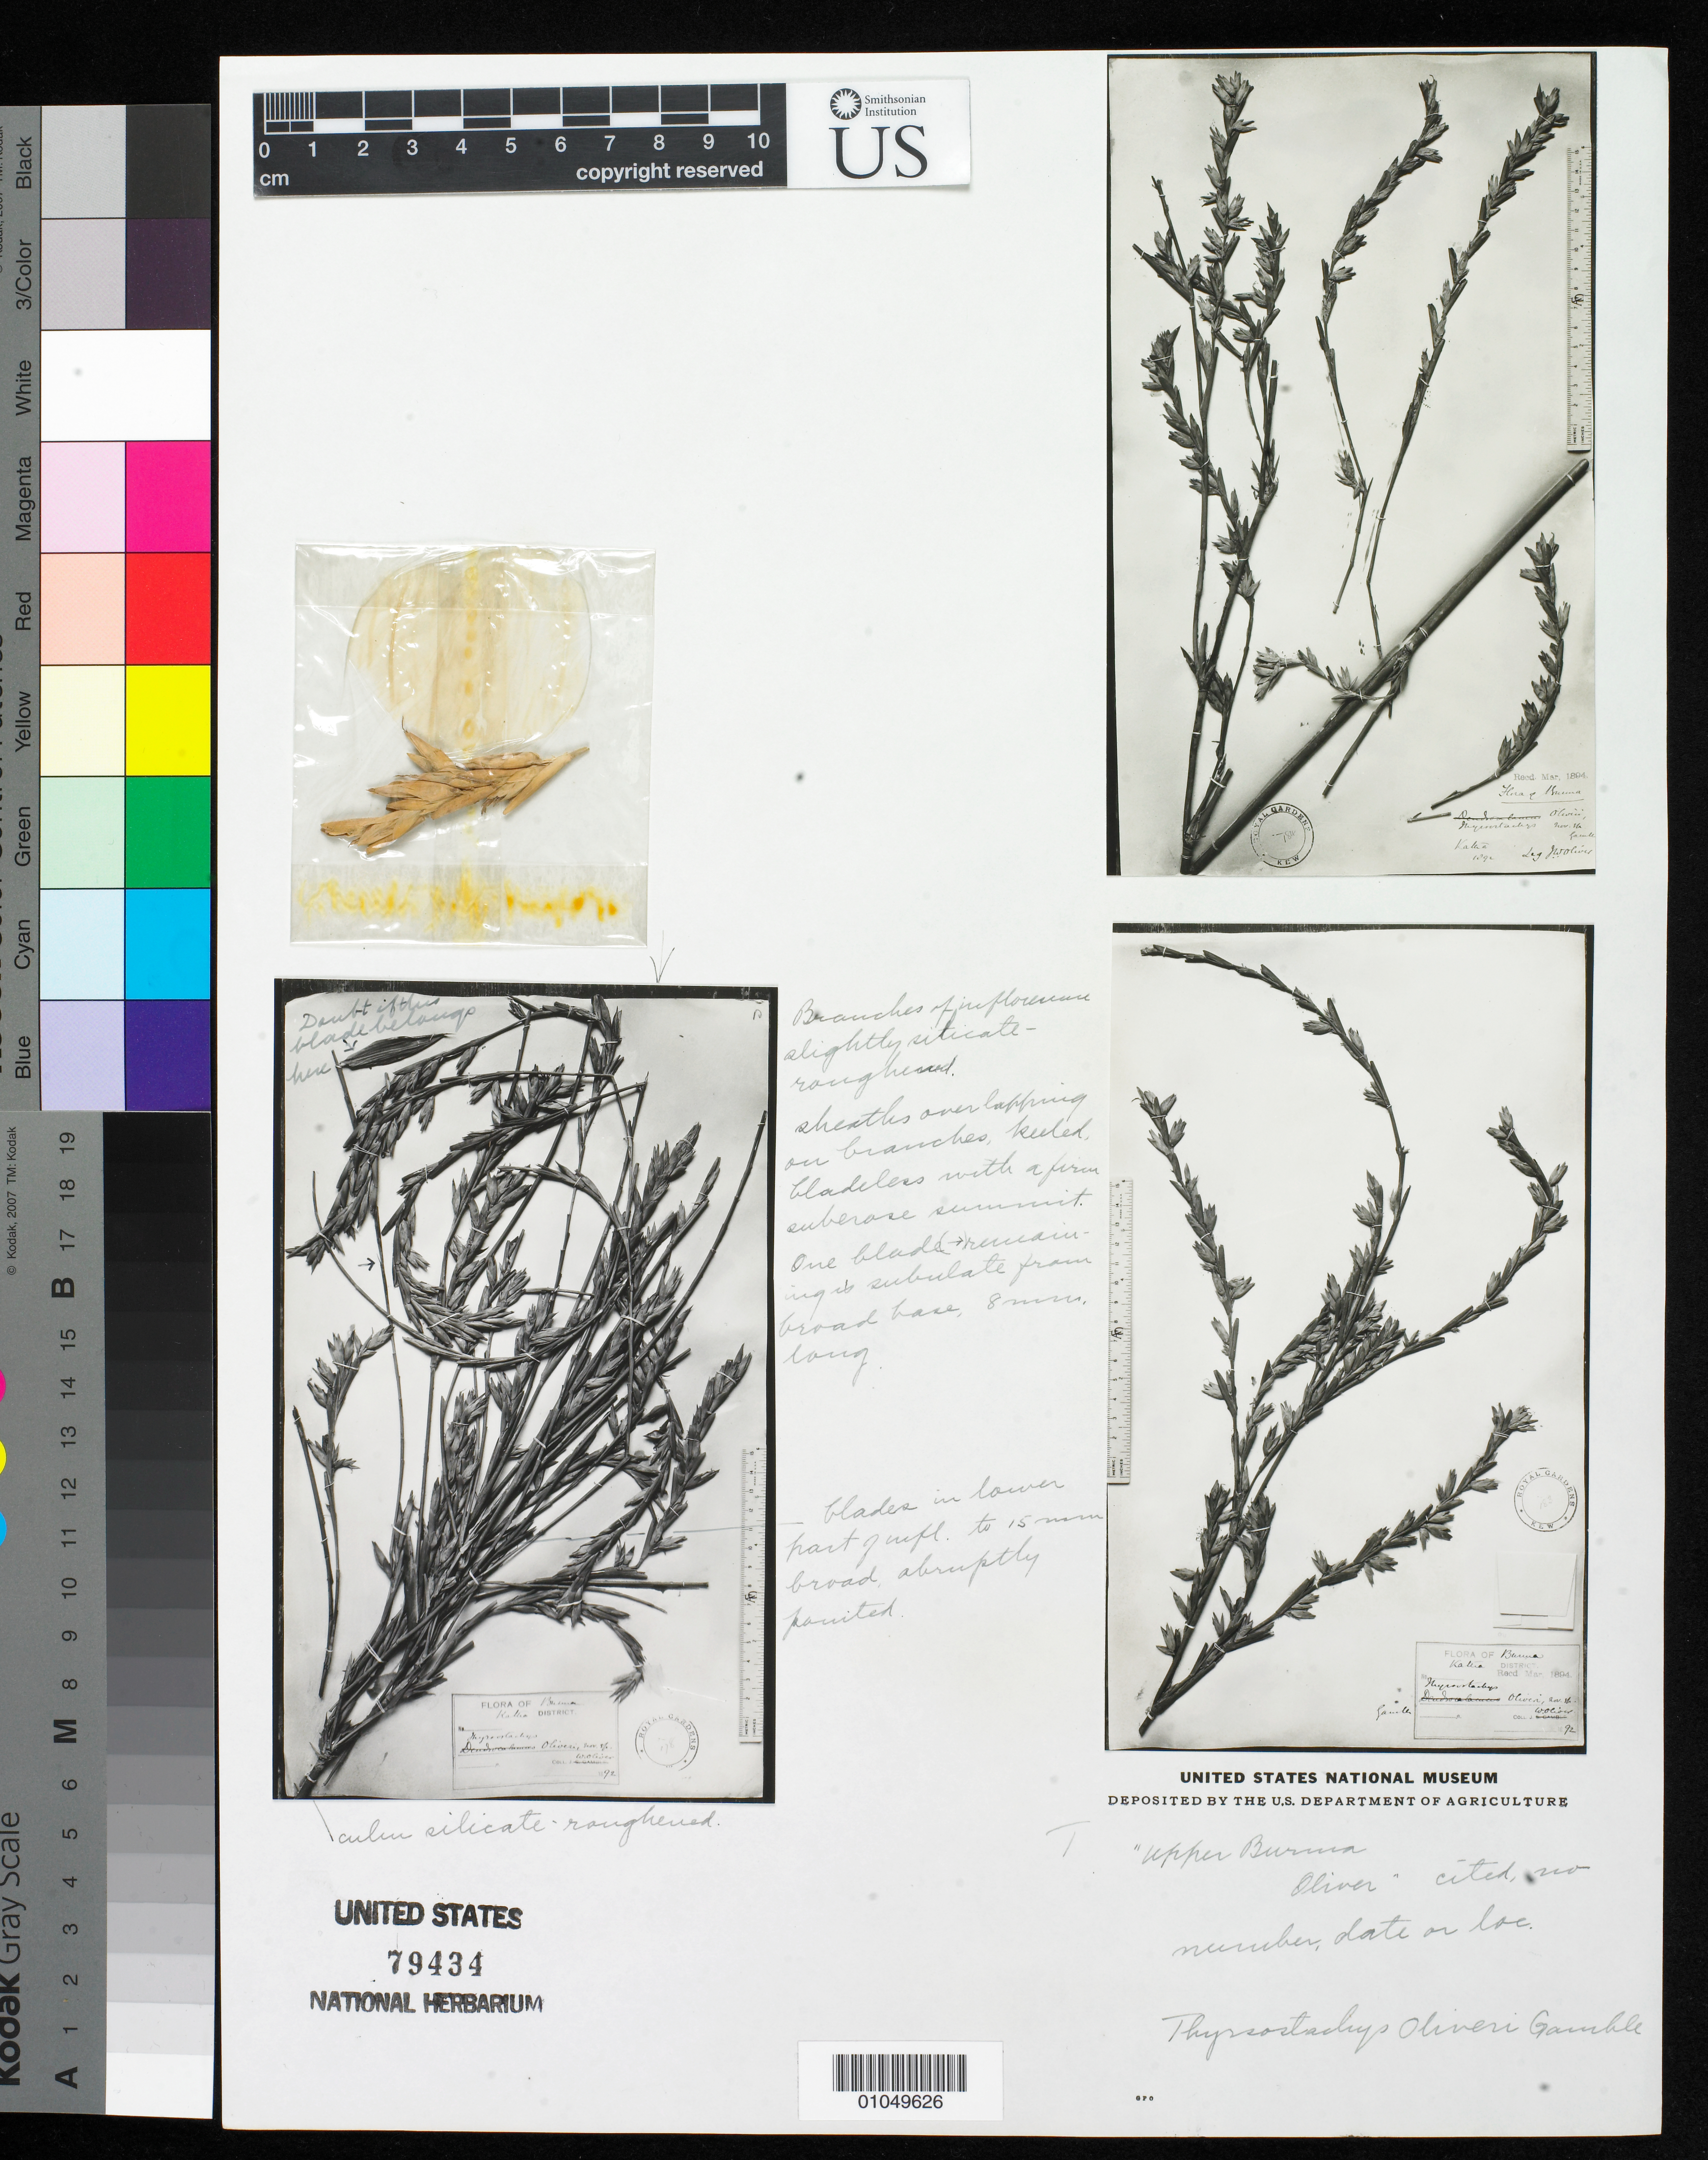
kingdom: Plantae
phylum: Tracheophyta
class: Liliopsida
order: Poales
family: Poaceae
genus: Thyrsostachys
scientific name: Thyrsostachys oliveri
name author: Gamble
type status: Type Material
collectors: J. W. Oliver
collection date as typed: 1892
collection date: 1892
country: Myanmar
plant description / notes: Ann. Roy. Bot. Gard. (Calcutta) 7:58, 1896 gives collection date as 1891.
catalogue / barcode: US 79434